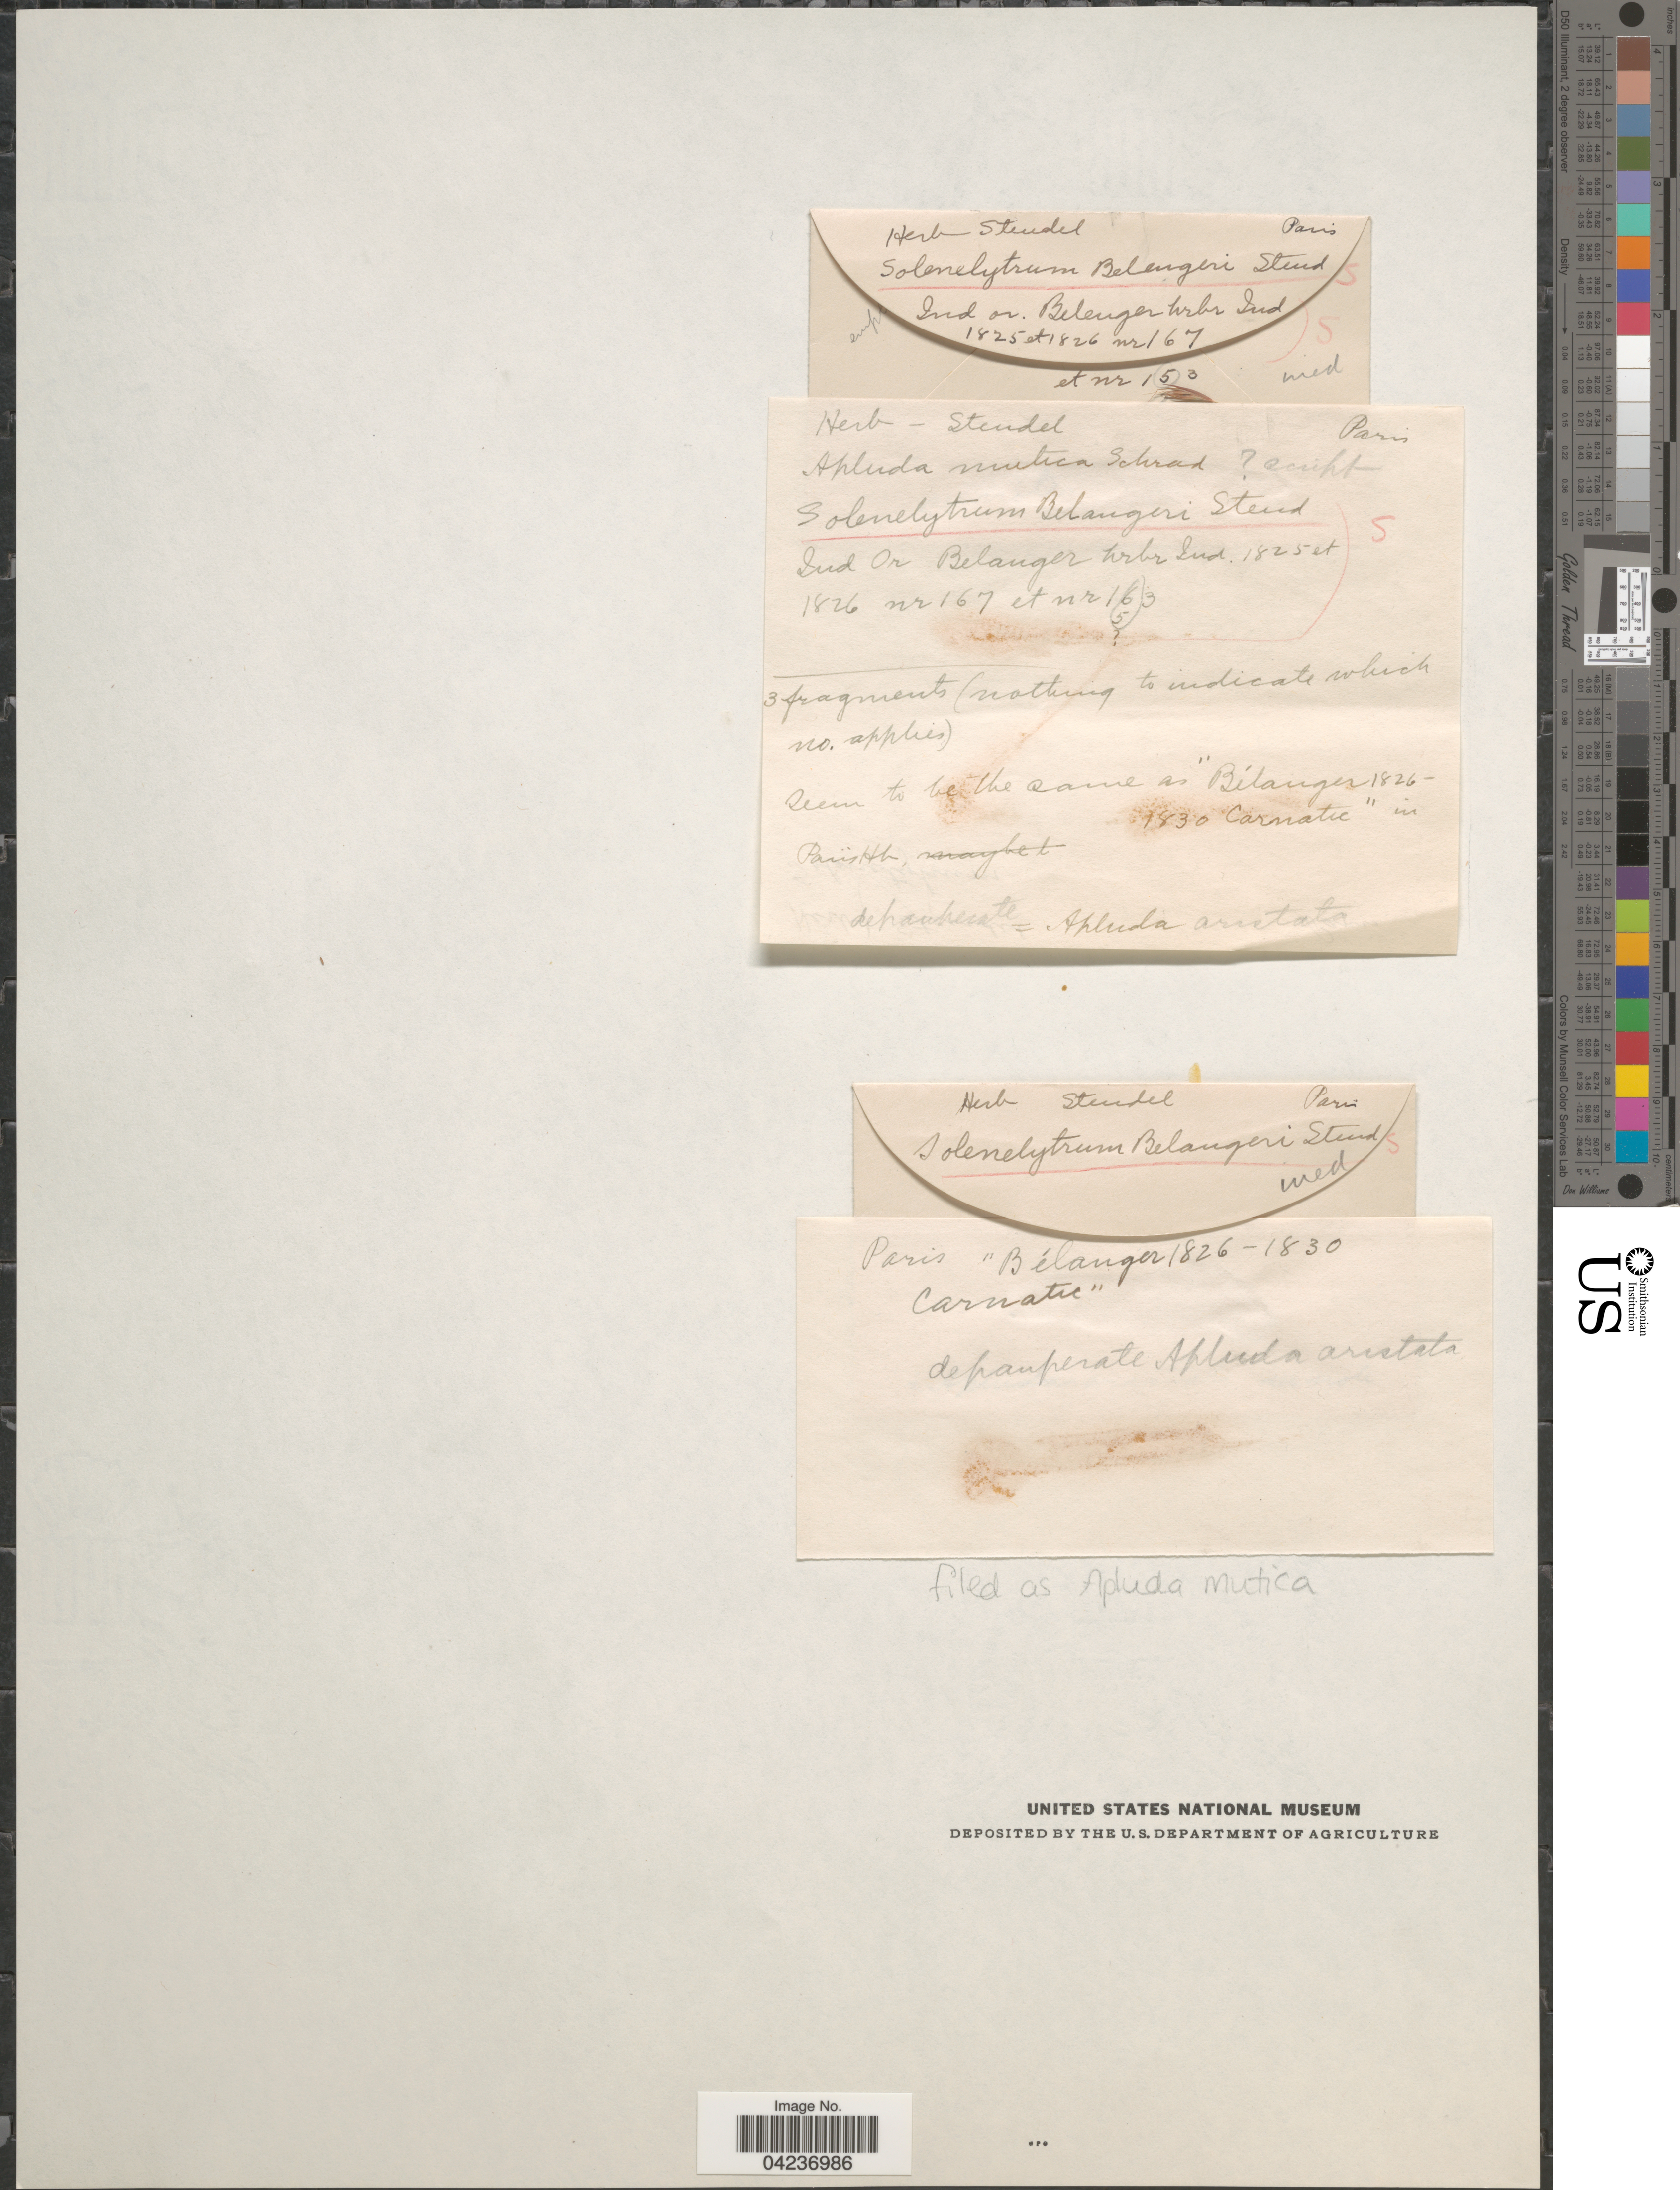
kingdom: Plantae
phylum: Tracheophyta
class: Liliopsida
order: Poales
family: Poaceae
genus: Apluda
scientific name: Apluda mutica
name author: L.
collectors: Belanger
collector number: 167/165?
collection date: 1826/1830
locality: Ind. Or.